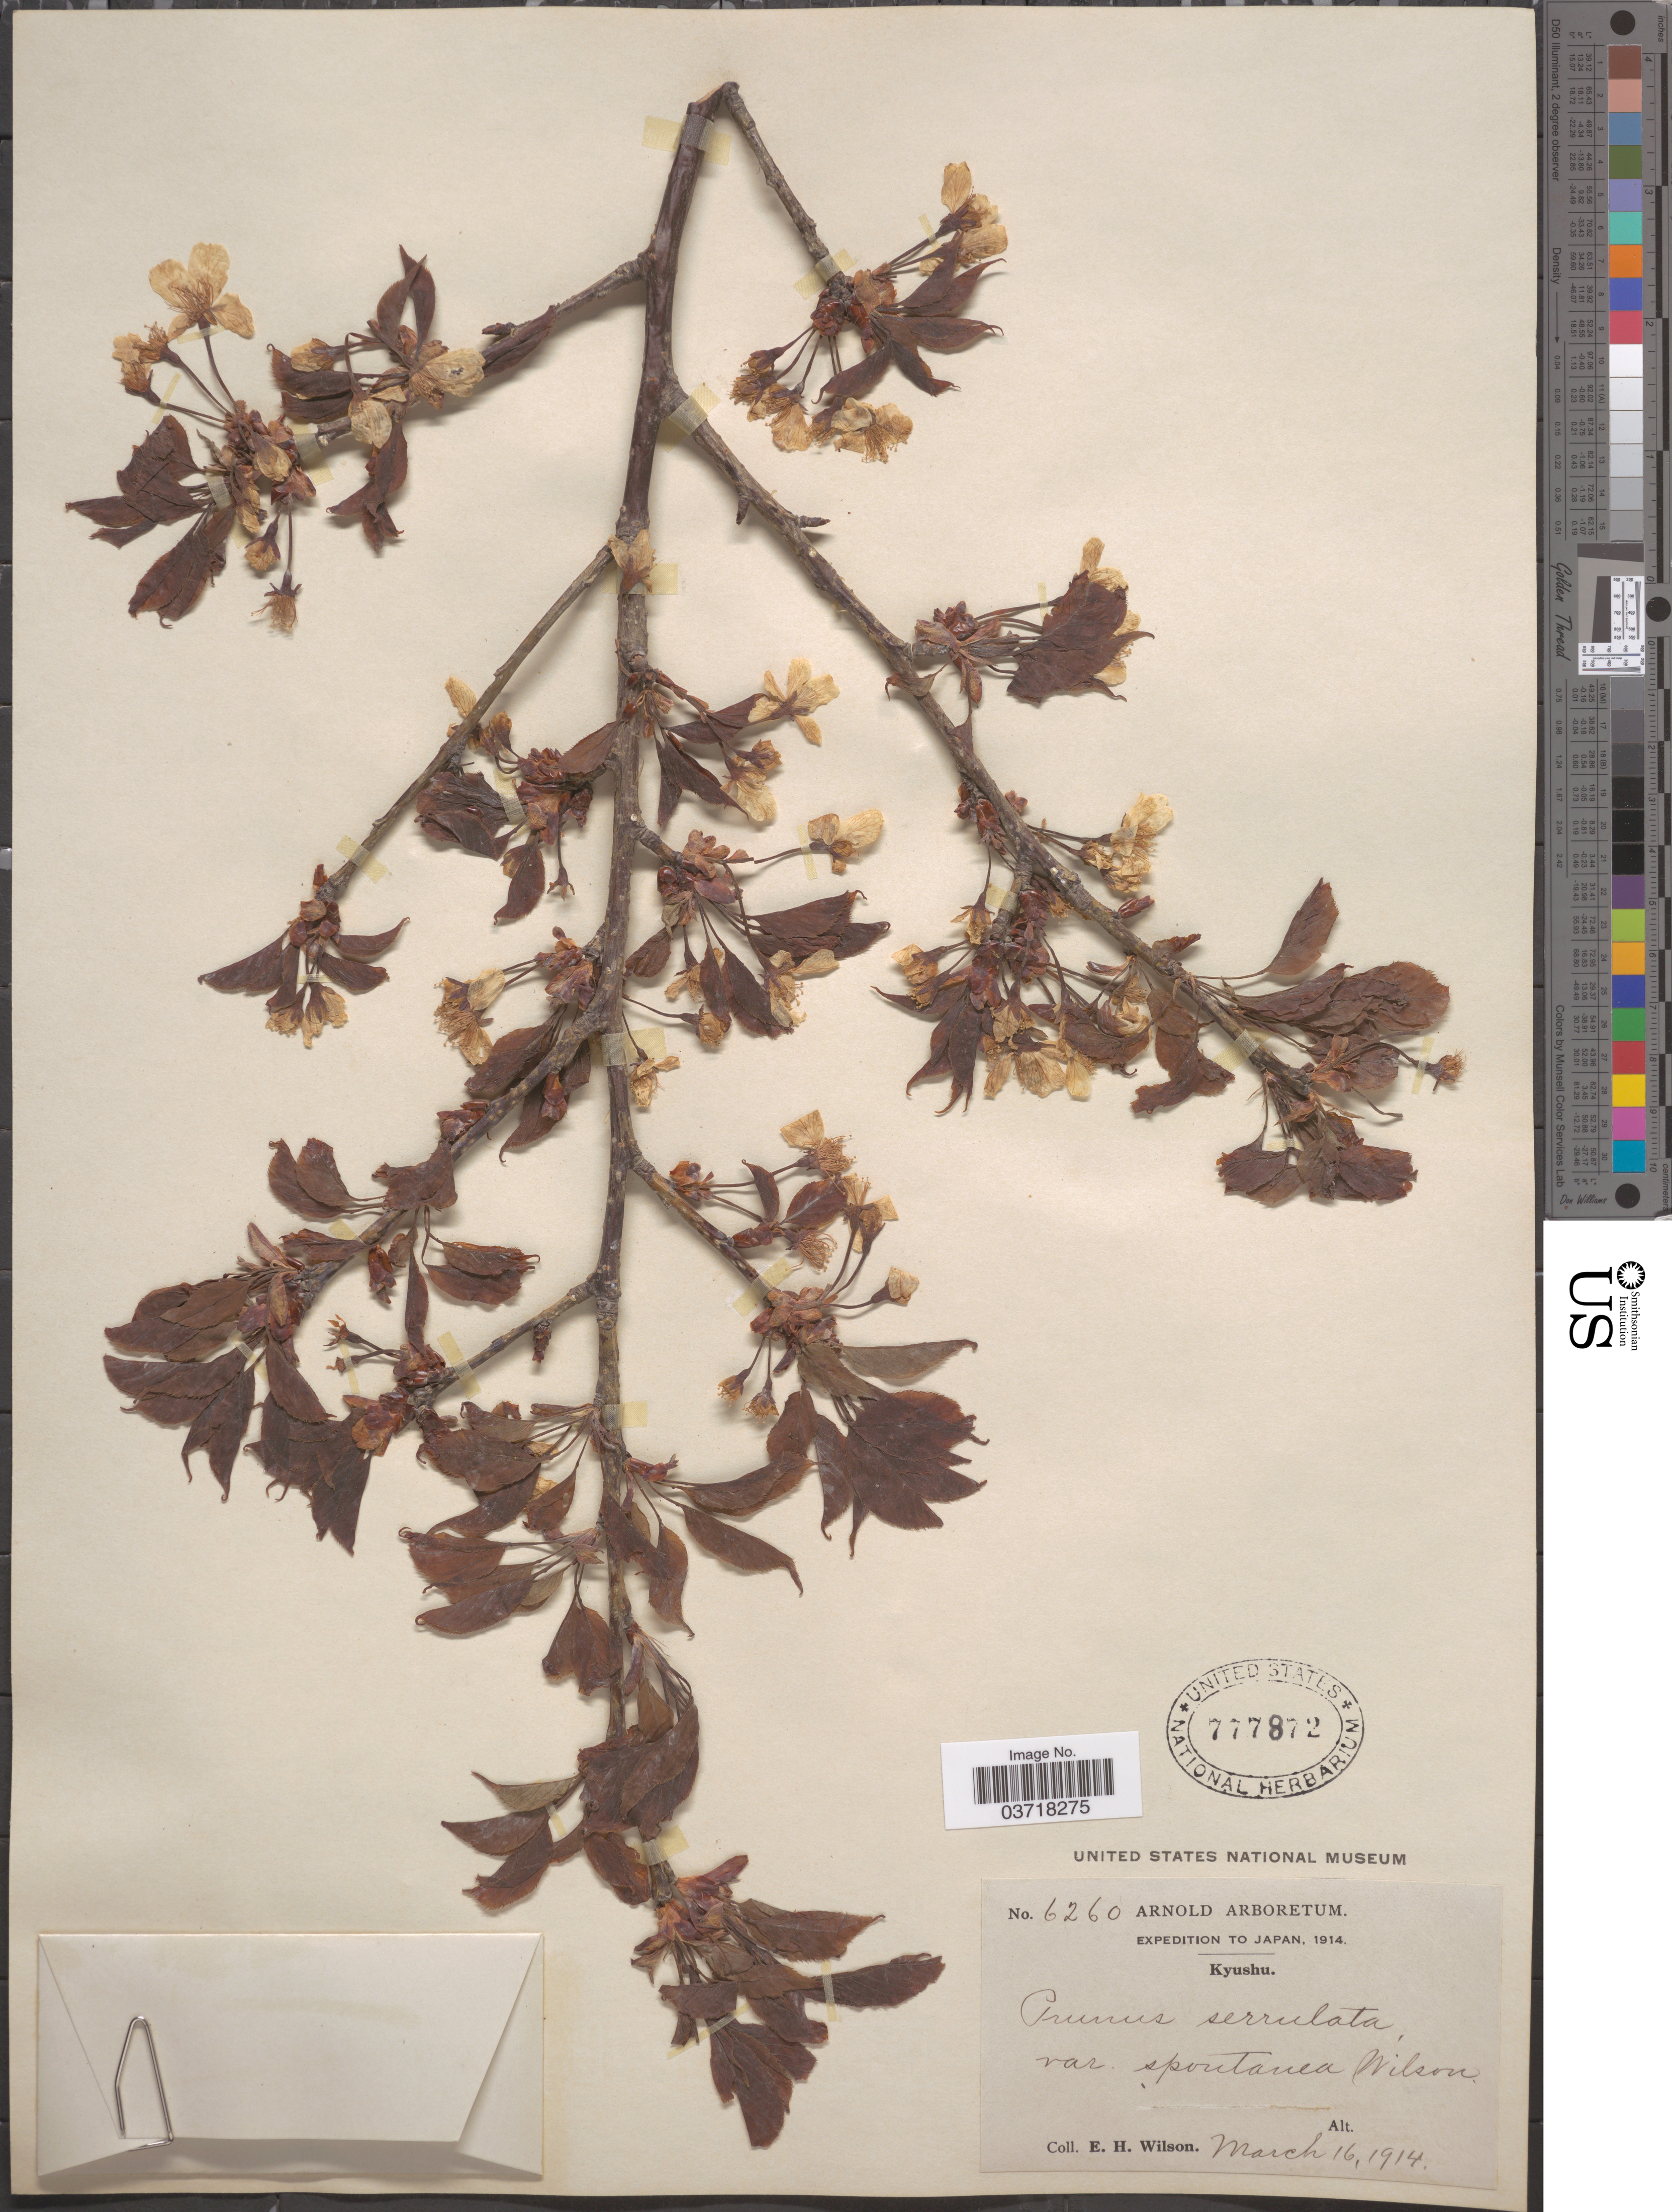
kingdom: Plantae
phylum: Tracheophyta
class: Magnoliopsida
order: Rosales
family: Rosaceae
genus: Prunus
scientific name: Prunus serrulata var. spontanea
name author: E.H. Wilson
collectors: E. Wilson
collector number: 6260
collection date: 1914-03-16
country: Japan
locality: Kyushu.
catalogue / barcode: US 777872